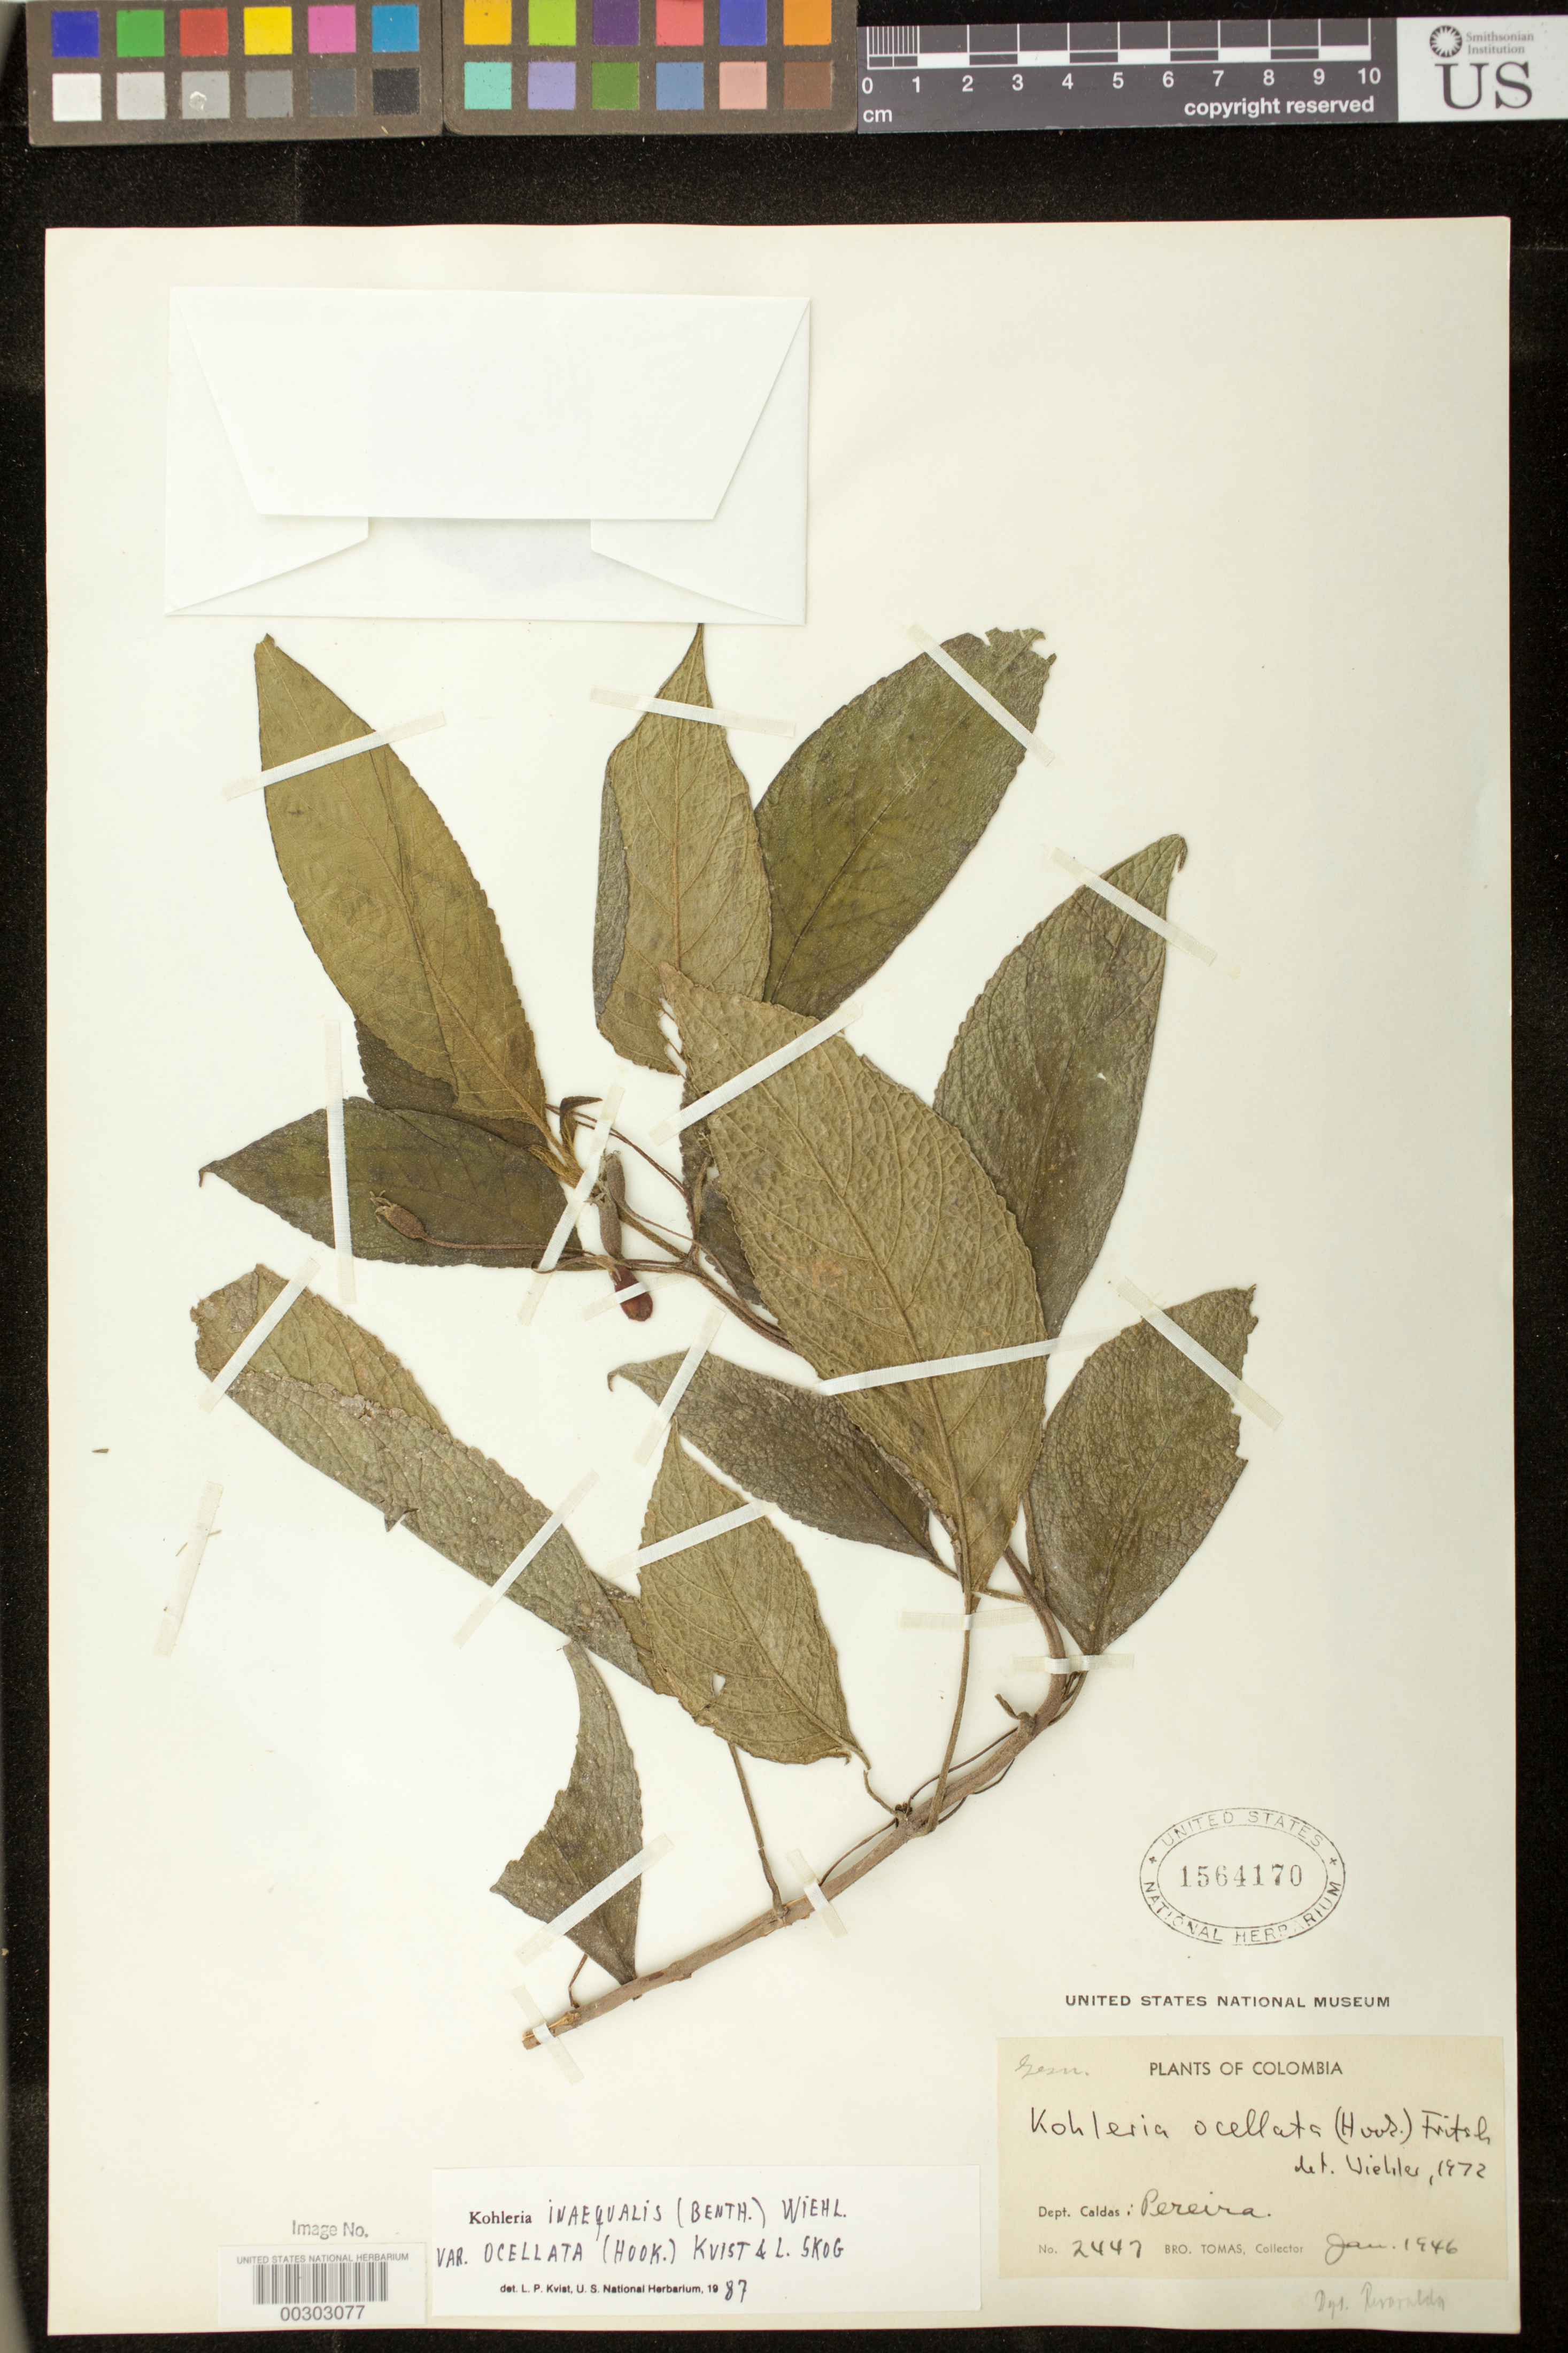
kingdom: Plantae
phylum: Tracheophyta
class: Magnoliopsida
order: Lamiales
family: Gesneriaceae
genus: Kohleria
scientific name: Kohleria inaequalis var. ocellata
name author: (Hook.) L.P. Kvist & L.E. Skog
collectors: B. Tomas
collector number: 2447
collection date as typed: Jan 1946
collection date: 1946-01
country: Colombia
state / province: Risaralda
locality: Pereira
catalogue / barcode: US 1564170